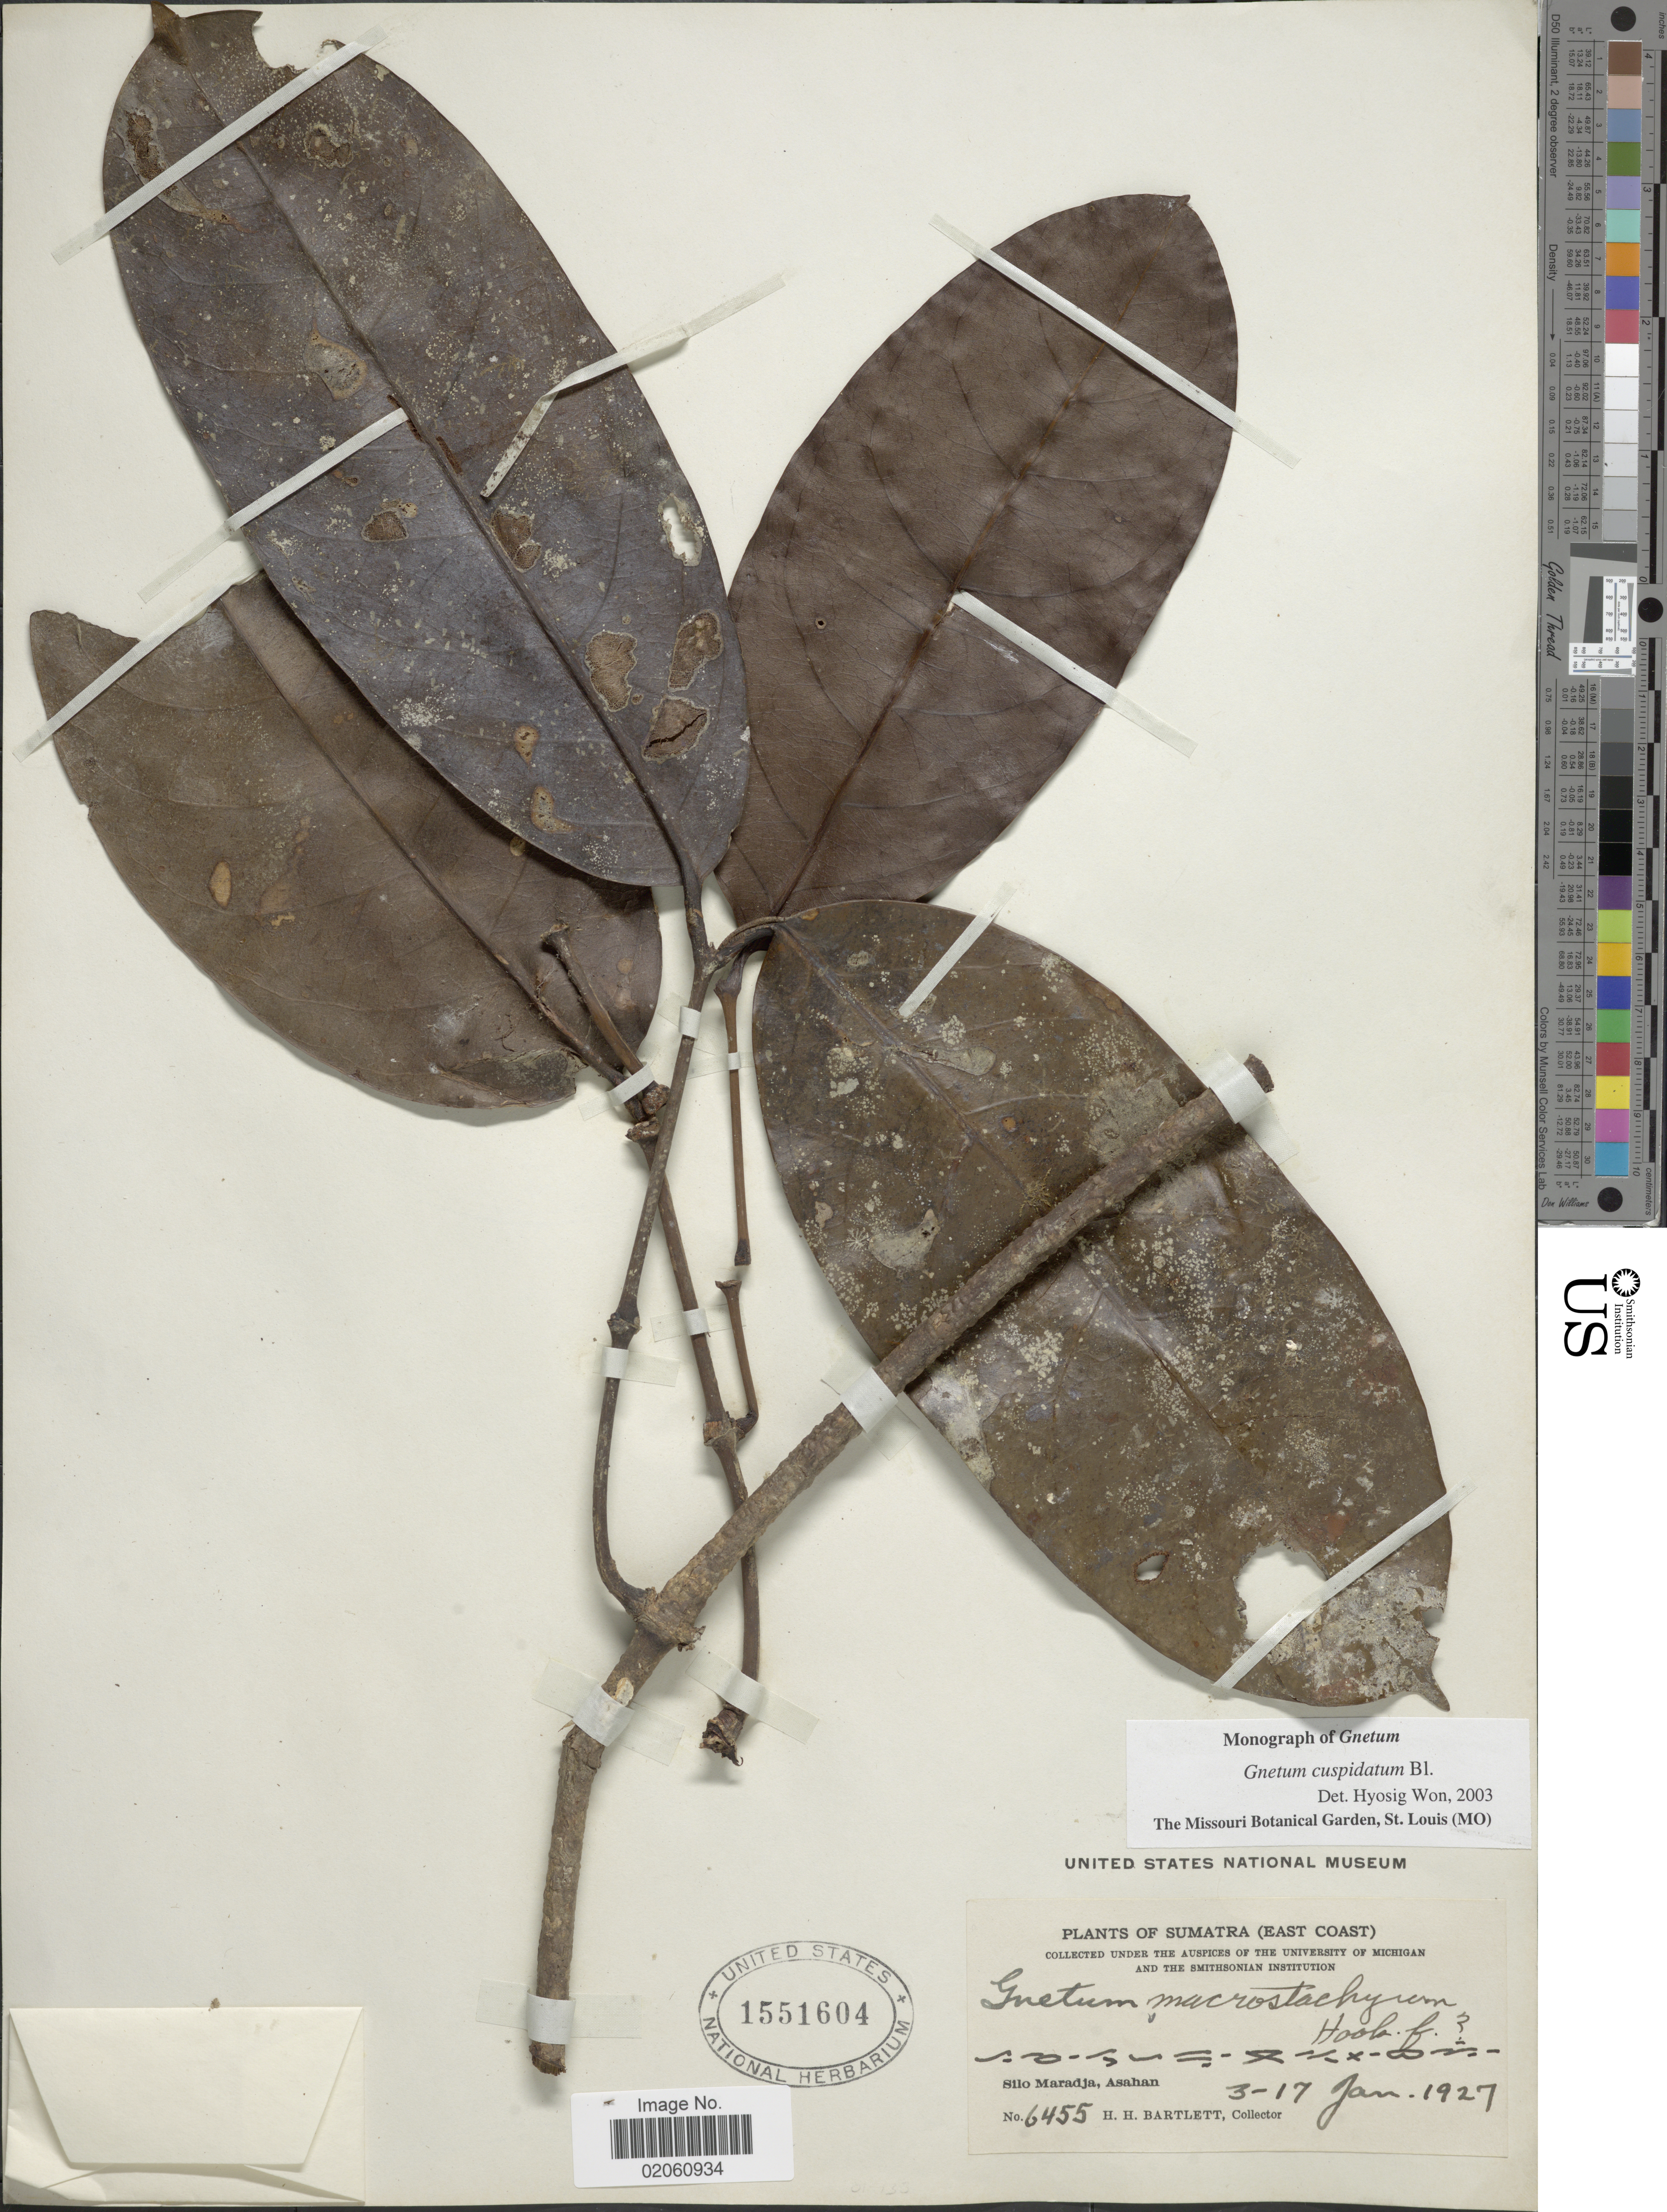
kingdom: Plantae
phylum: Tracheophyta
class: Gnetopsida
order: Gnetales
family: Gnetaceae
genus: Gnetum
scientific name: Gnetum cuspidatum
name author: Blume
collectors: H. H. Bartlett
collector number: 6455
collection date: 1927-01-03/1927-01-17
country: Indonesia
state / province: Sumatra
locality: (East Coast), Silo Maradja, Asahan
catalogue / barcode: US 1551604